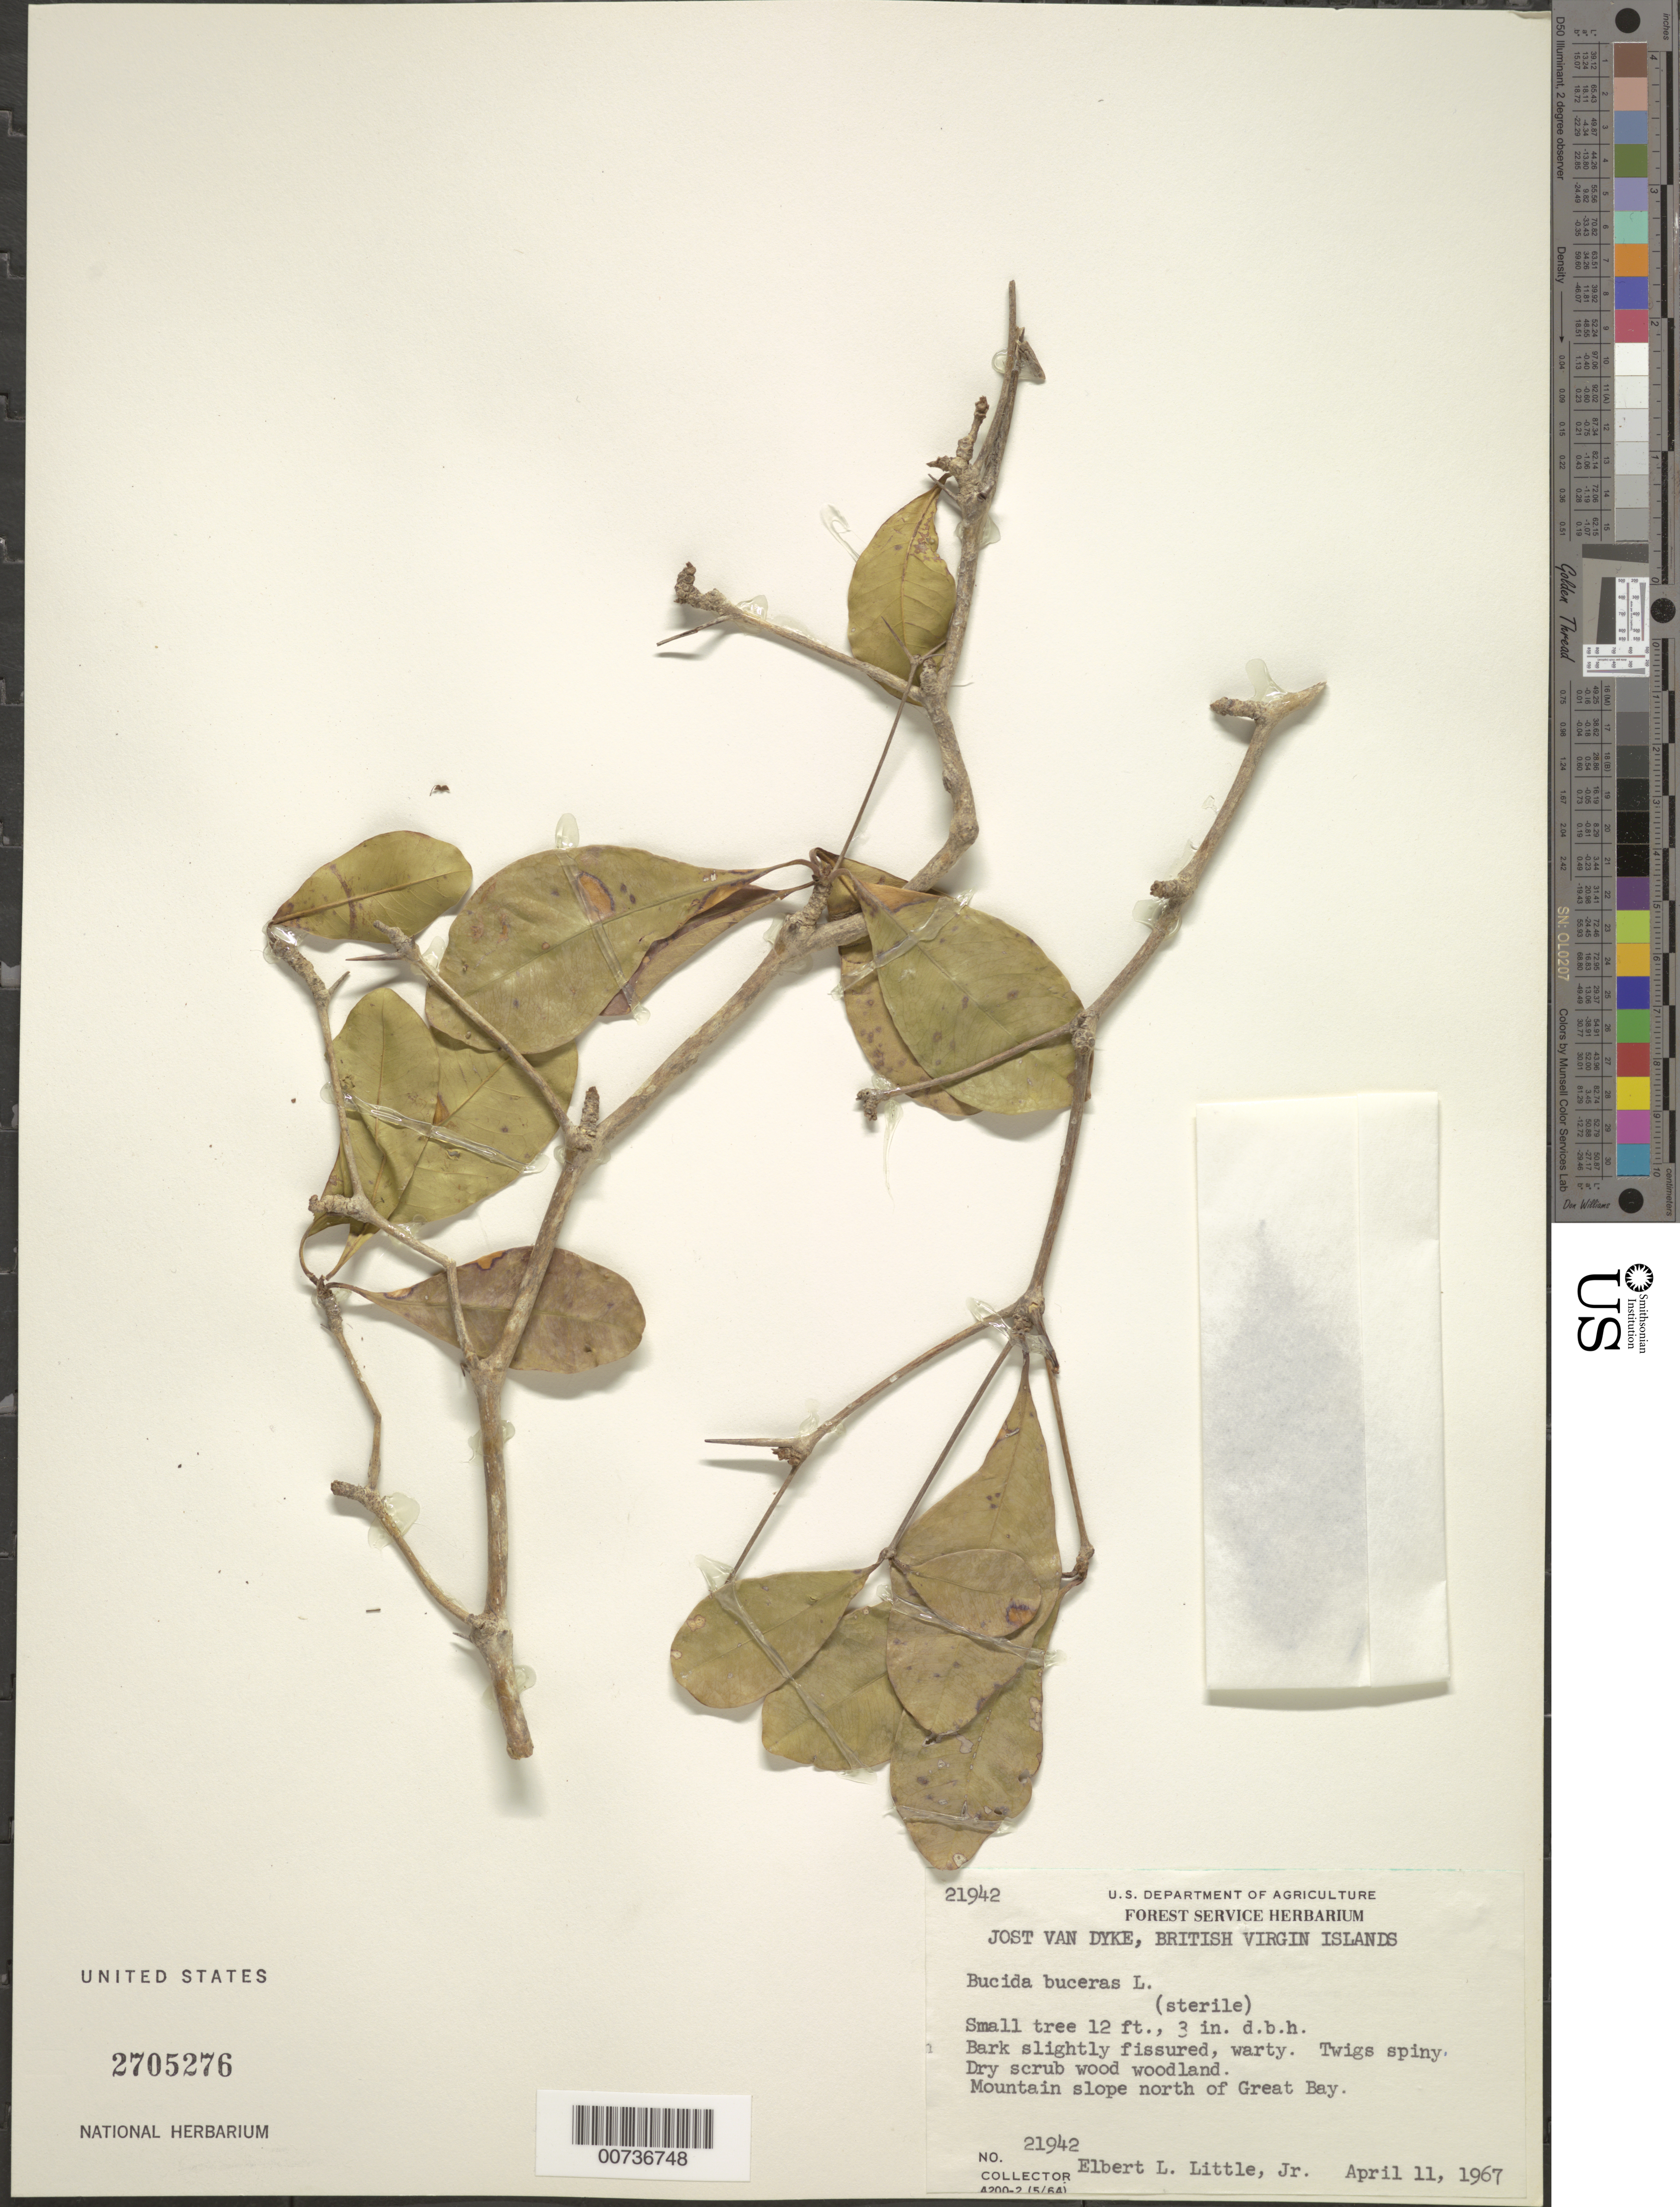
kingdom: Plantae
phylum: Tracheophyta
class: Magnoliopsida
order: Myrtales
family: Combretaceae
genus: Terminalia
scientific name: Terminalia buceras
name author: (L.) C. Wright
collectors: E. L. Little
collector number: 21942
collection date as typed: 11 Apr 1967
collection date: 1967-04-11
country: British Virgin Islands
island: Jost Van Dyke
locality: Mountain slope north of Great Bay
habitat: Dry scrub wood woodland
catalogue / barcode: US 2705276